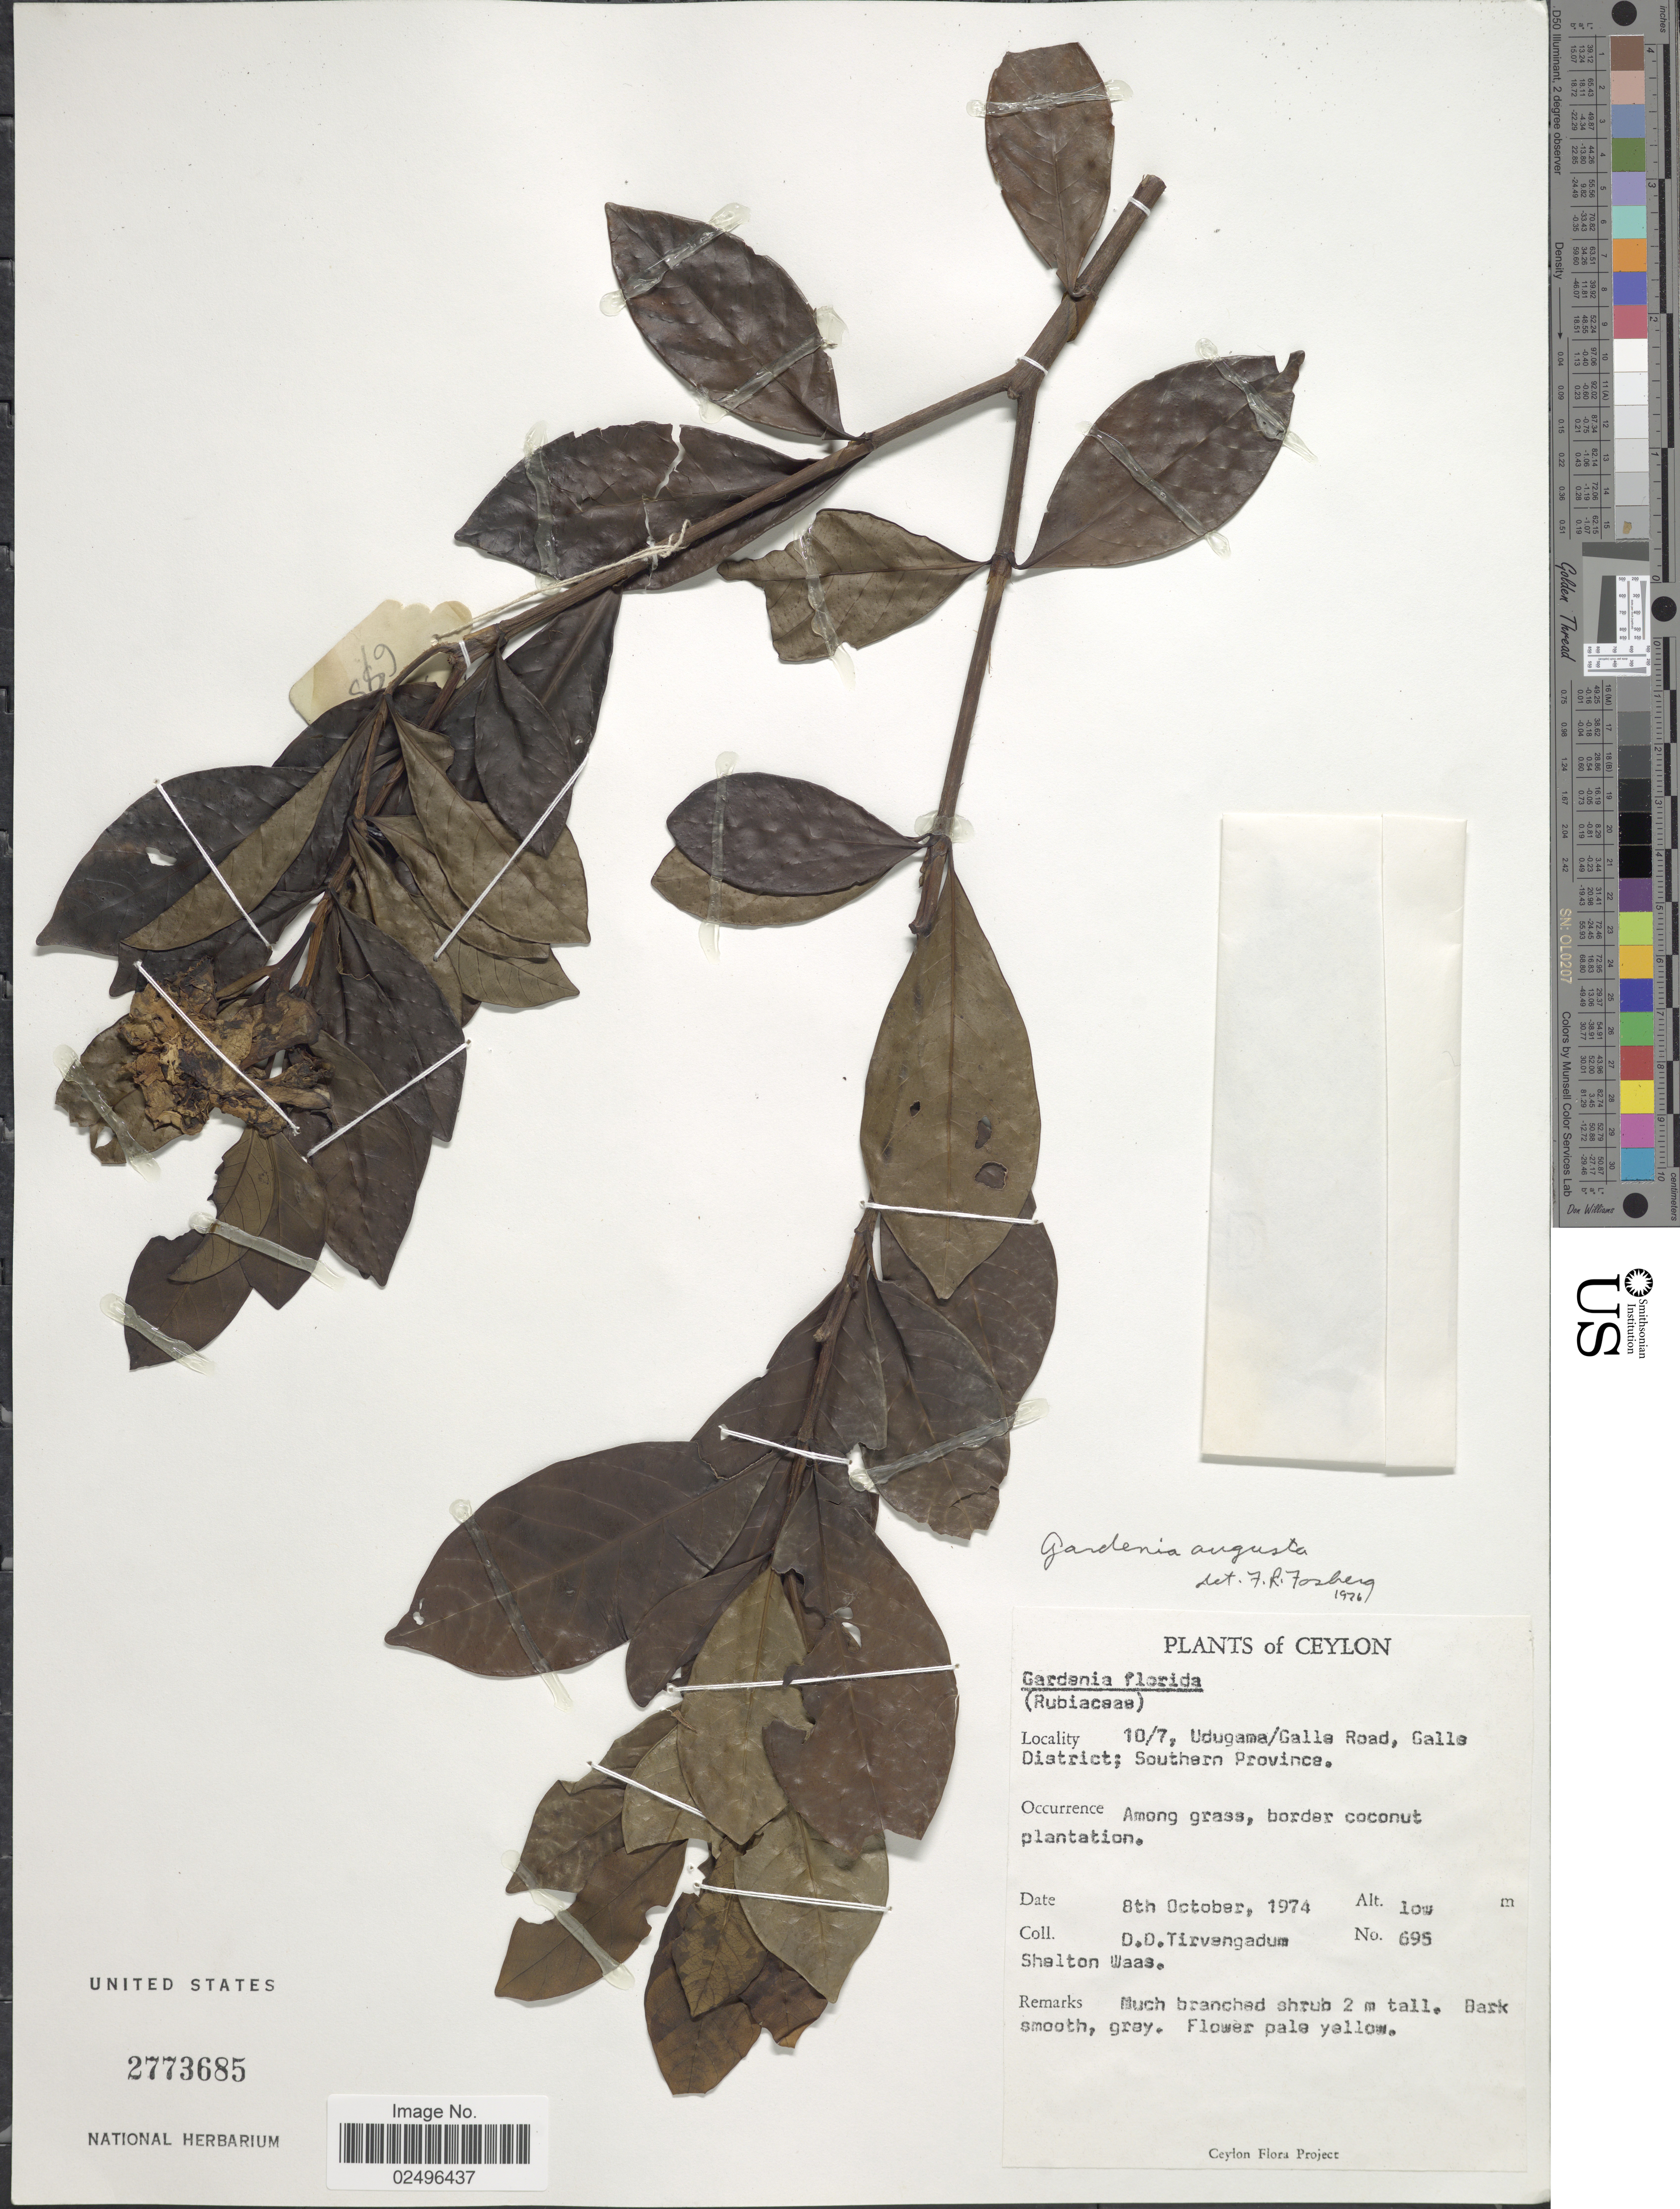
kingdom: Plantae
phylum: Tracheophyta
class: Magnoliopsida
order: Gentianales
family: Rubiaceae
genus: Gardenia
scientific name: Gardenia augusta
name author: (L.) Merr.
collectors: D. Tirvengadum & S. Waas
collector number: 695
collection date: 1974-10-08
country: Sri Lanka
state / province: Southern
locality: Ceylon, 10/7, Udugama/Galle Road, Galle District, Southern Province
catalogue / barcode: US 2773685